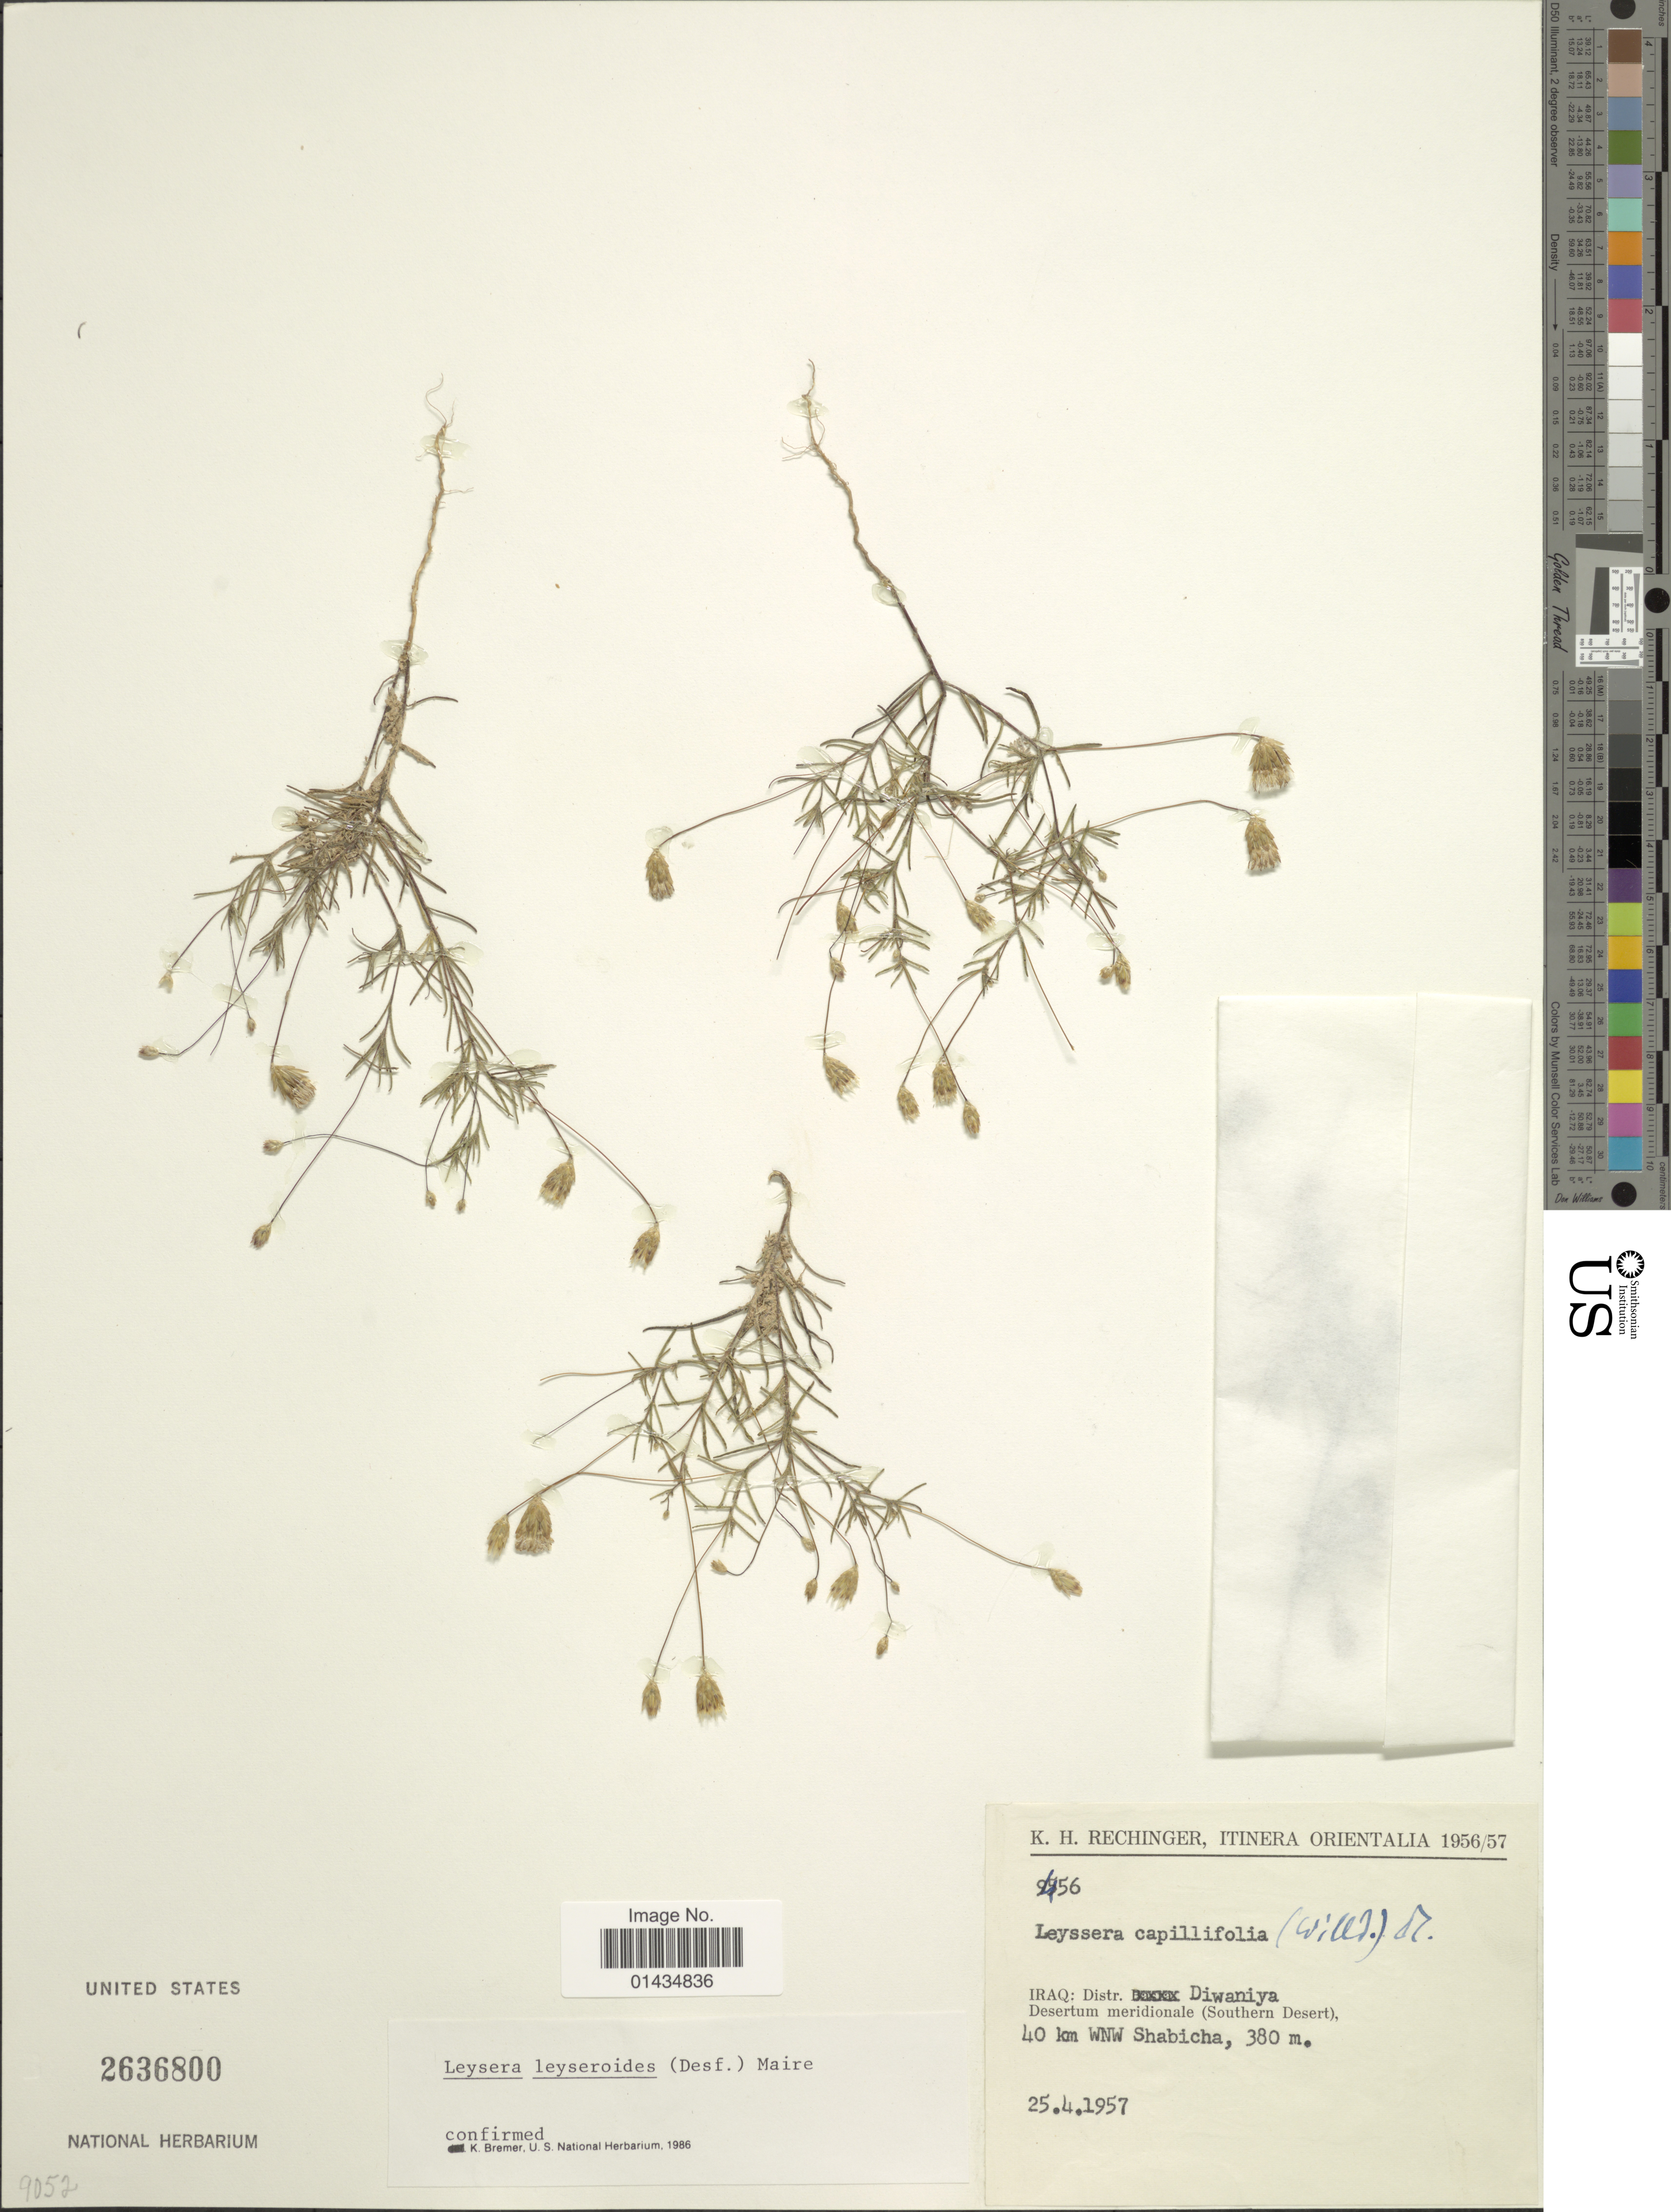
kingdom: Plantae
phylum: Tracheophyta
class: Magnoliopsida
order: Asterales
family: Asteraceae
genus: Leysera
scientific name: Leysera leyseroides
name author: (Desf.) Maire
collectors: K. H. Rechinger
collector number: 456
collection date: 1957-04-25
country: Iraq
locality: Distr. Diwaniya, Desertum meridionale (Southern Desert), 40 km WNW Shabicha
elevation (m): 380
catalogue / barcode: US 2636800